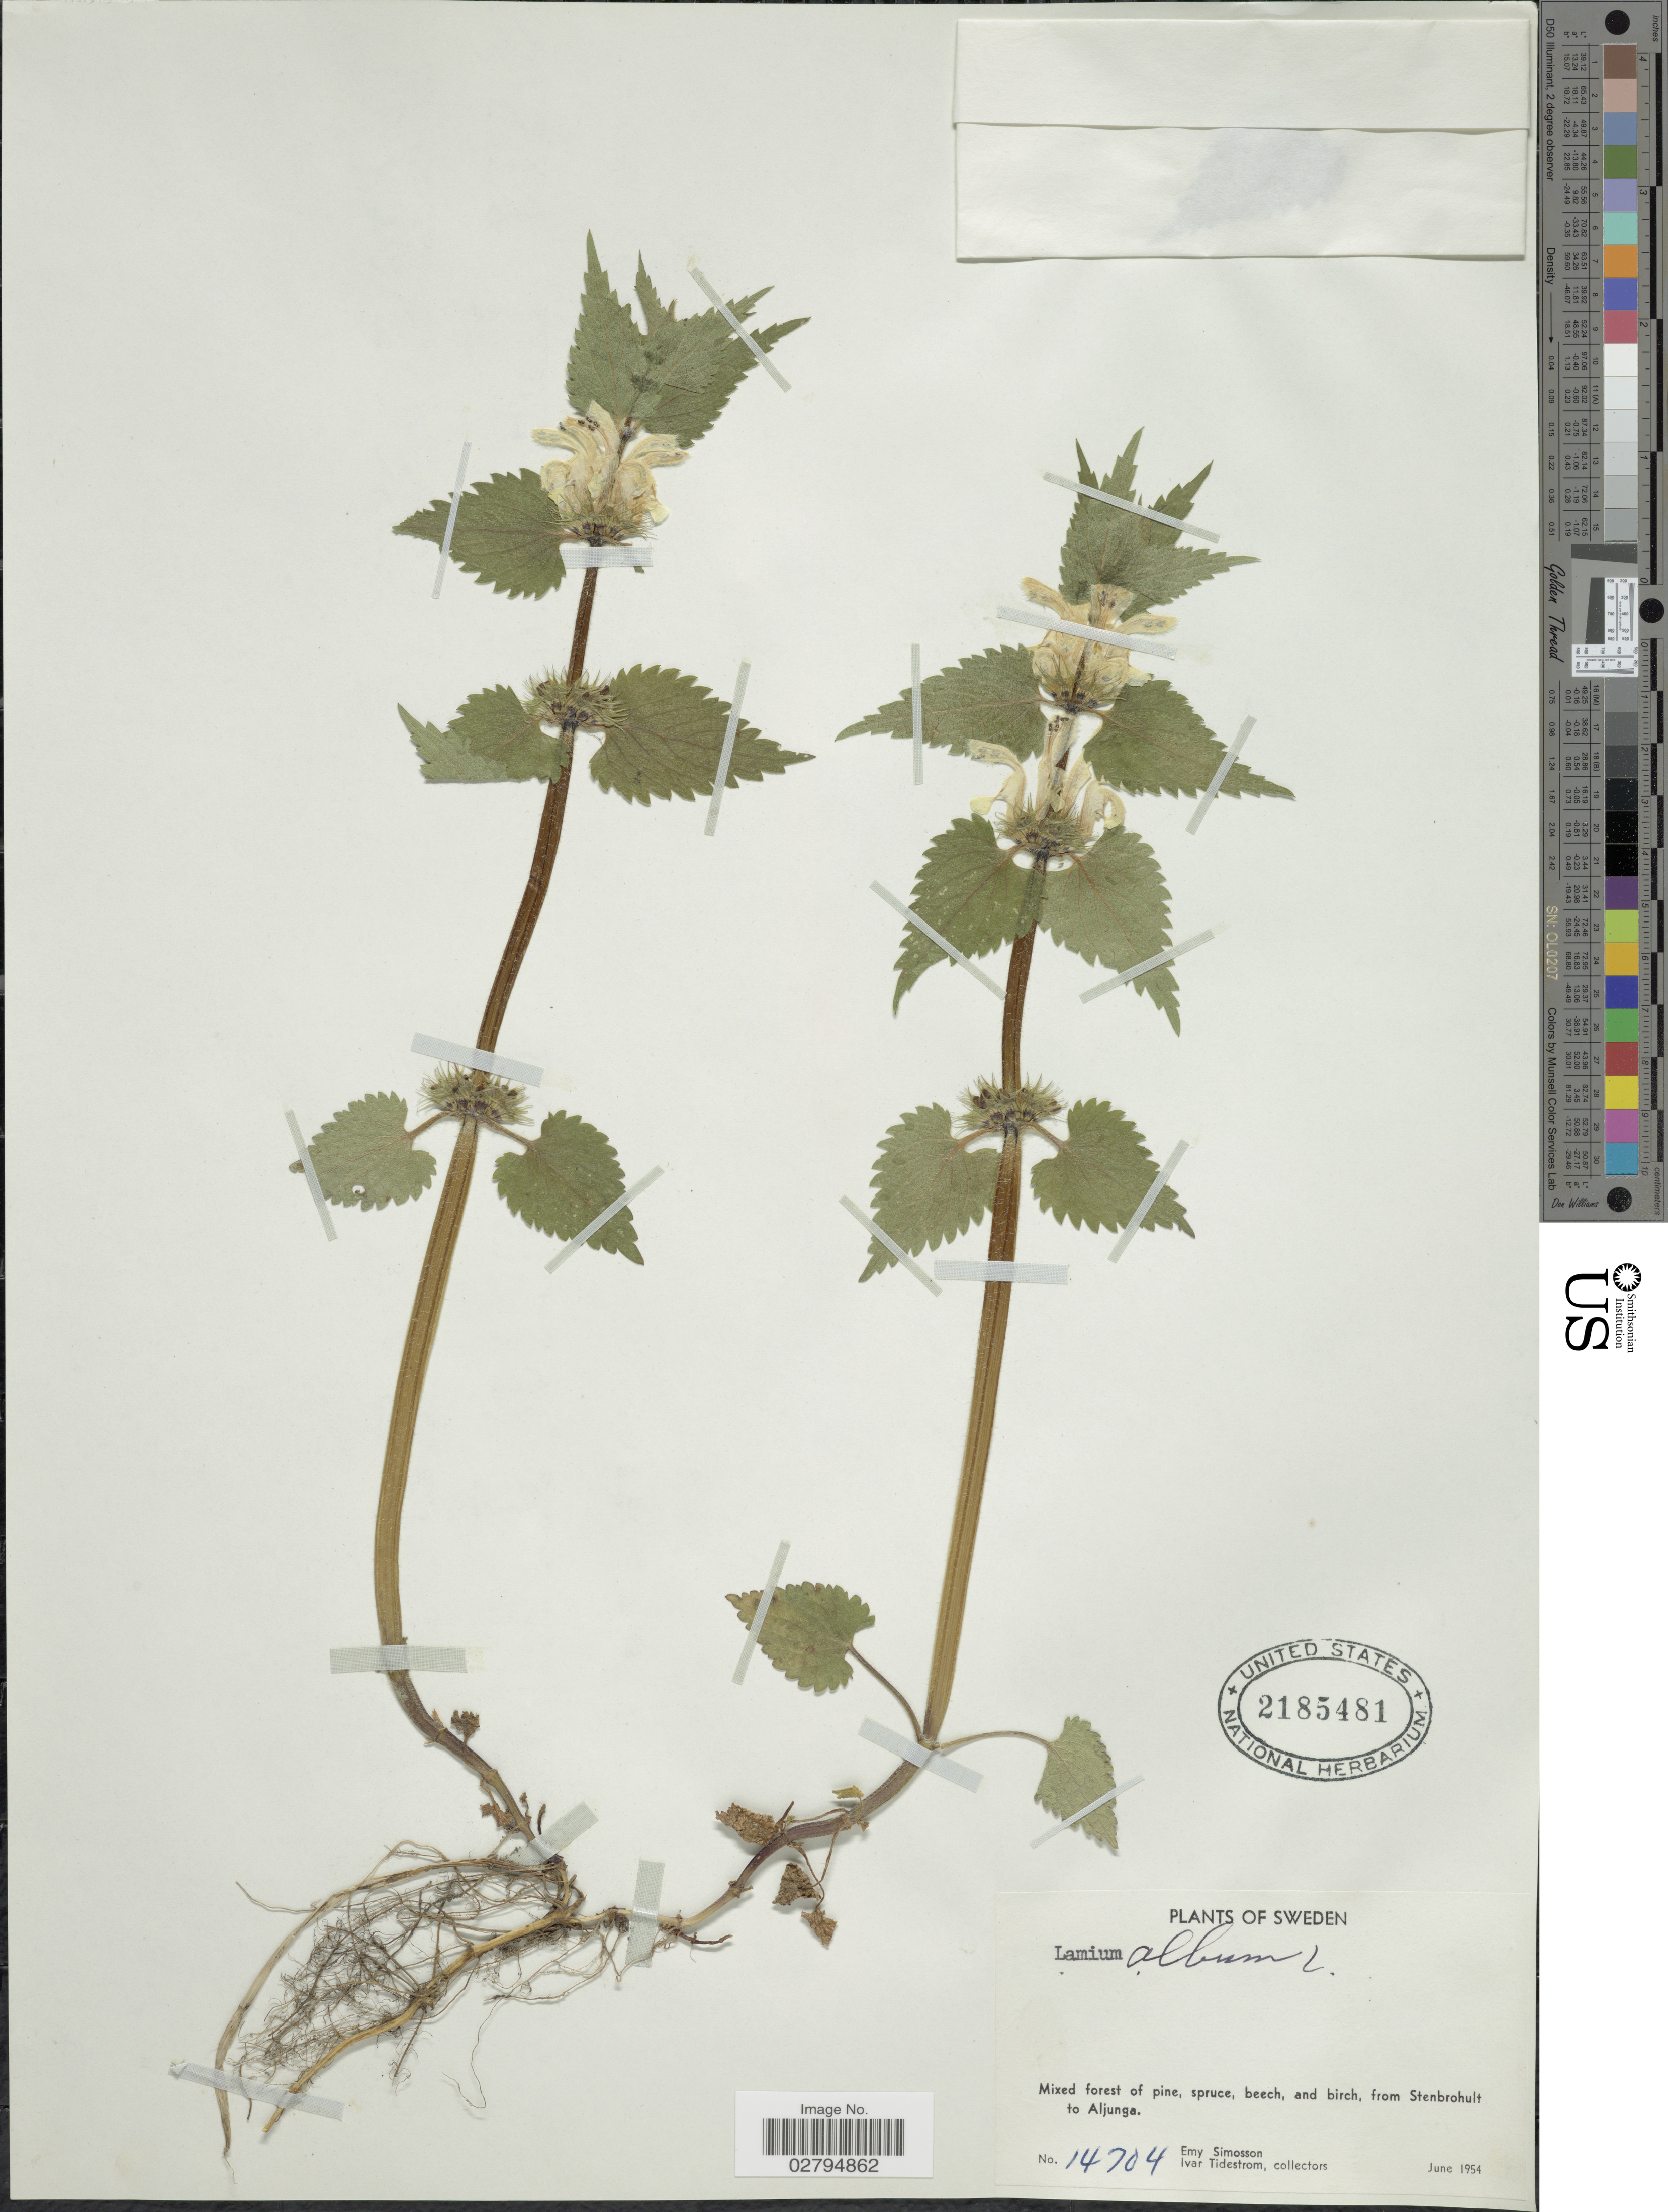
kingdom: Plantae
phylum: Tracheophyta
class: Magnoliopsida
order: Lamiales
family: Lamiaceae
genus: Lamium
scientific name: Lamium album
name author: L.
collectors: E. Simosson & I. F. Tidestrom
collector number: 14704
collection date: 1954-06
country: Sweden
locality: Mixed forest of pine, spruce, beech, and birch, from Stenbrohult to Aljunga.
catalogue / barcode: US 2185481